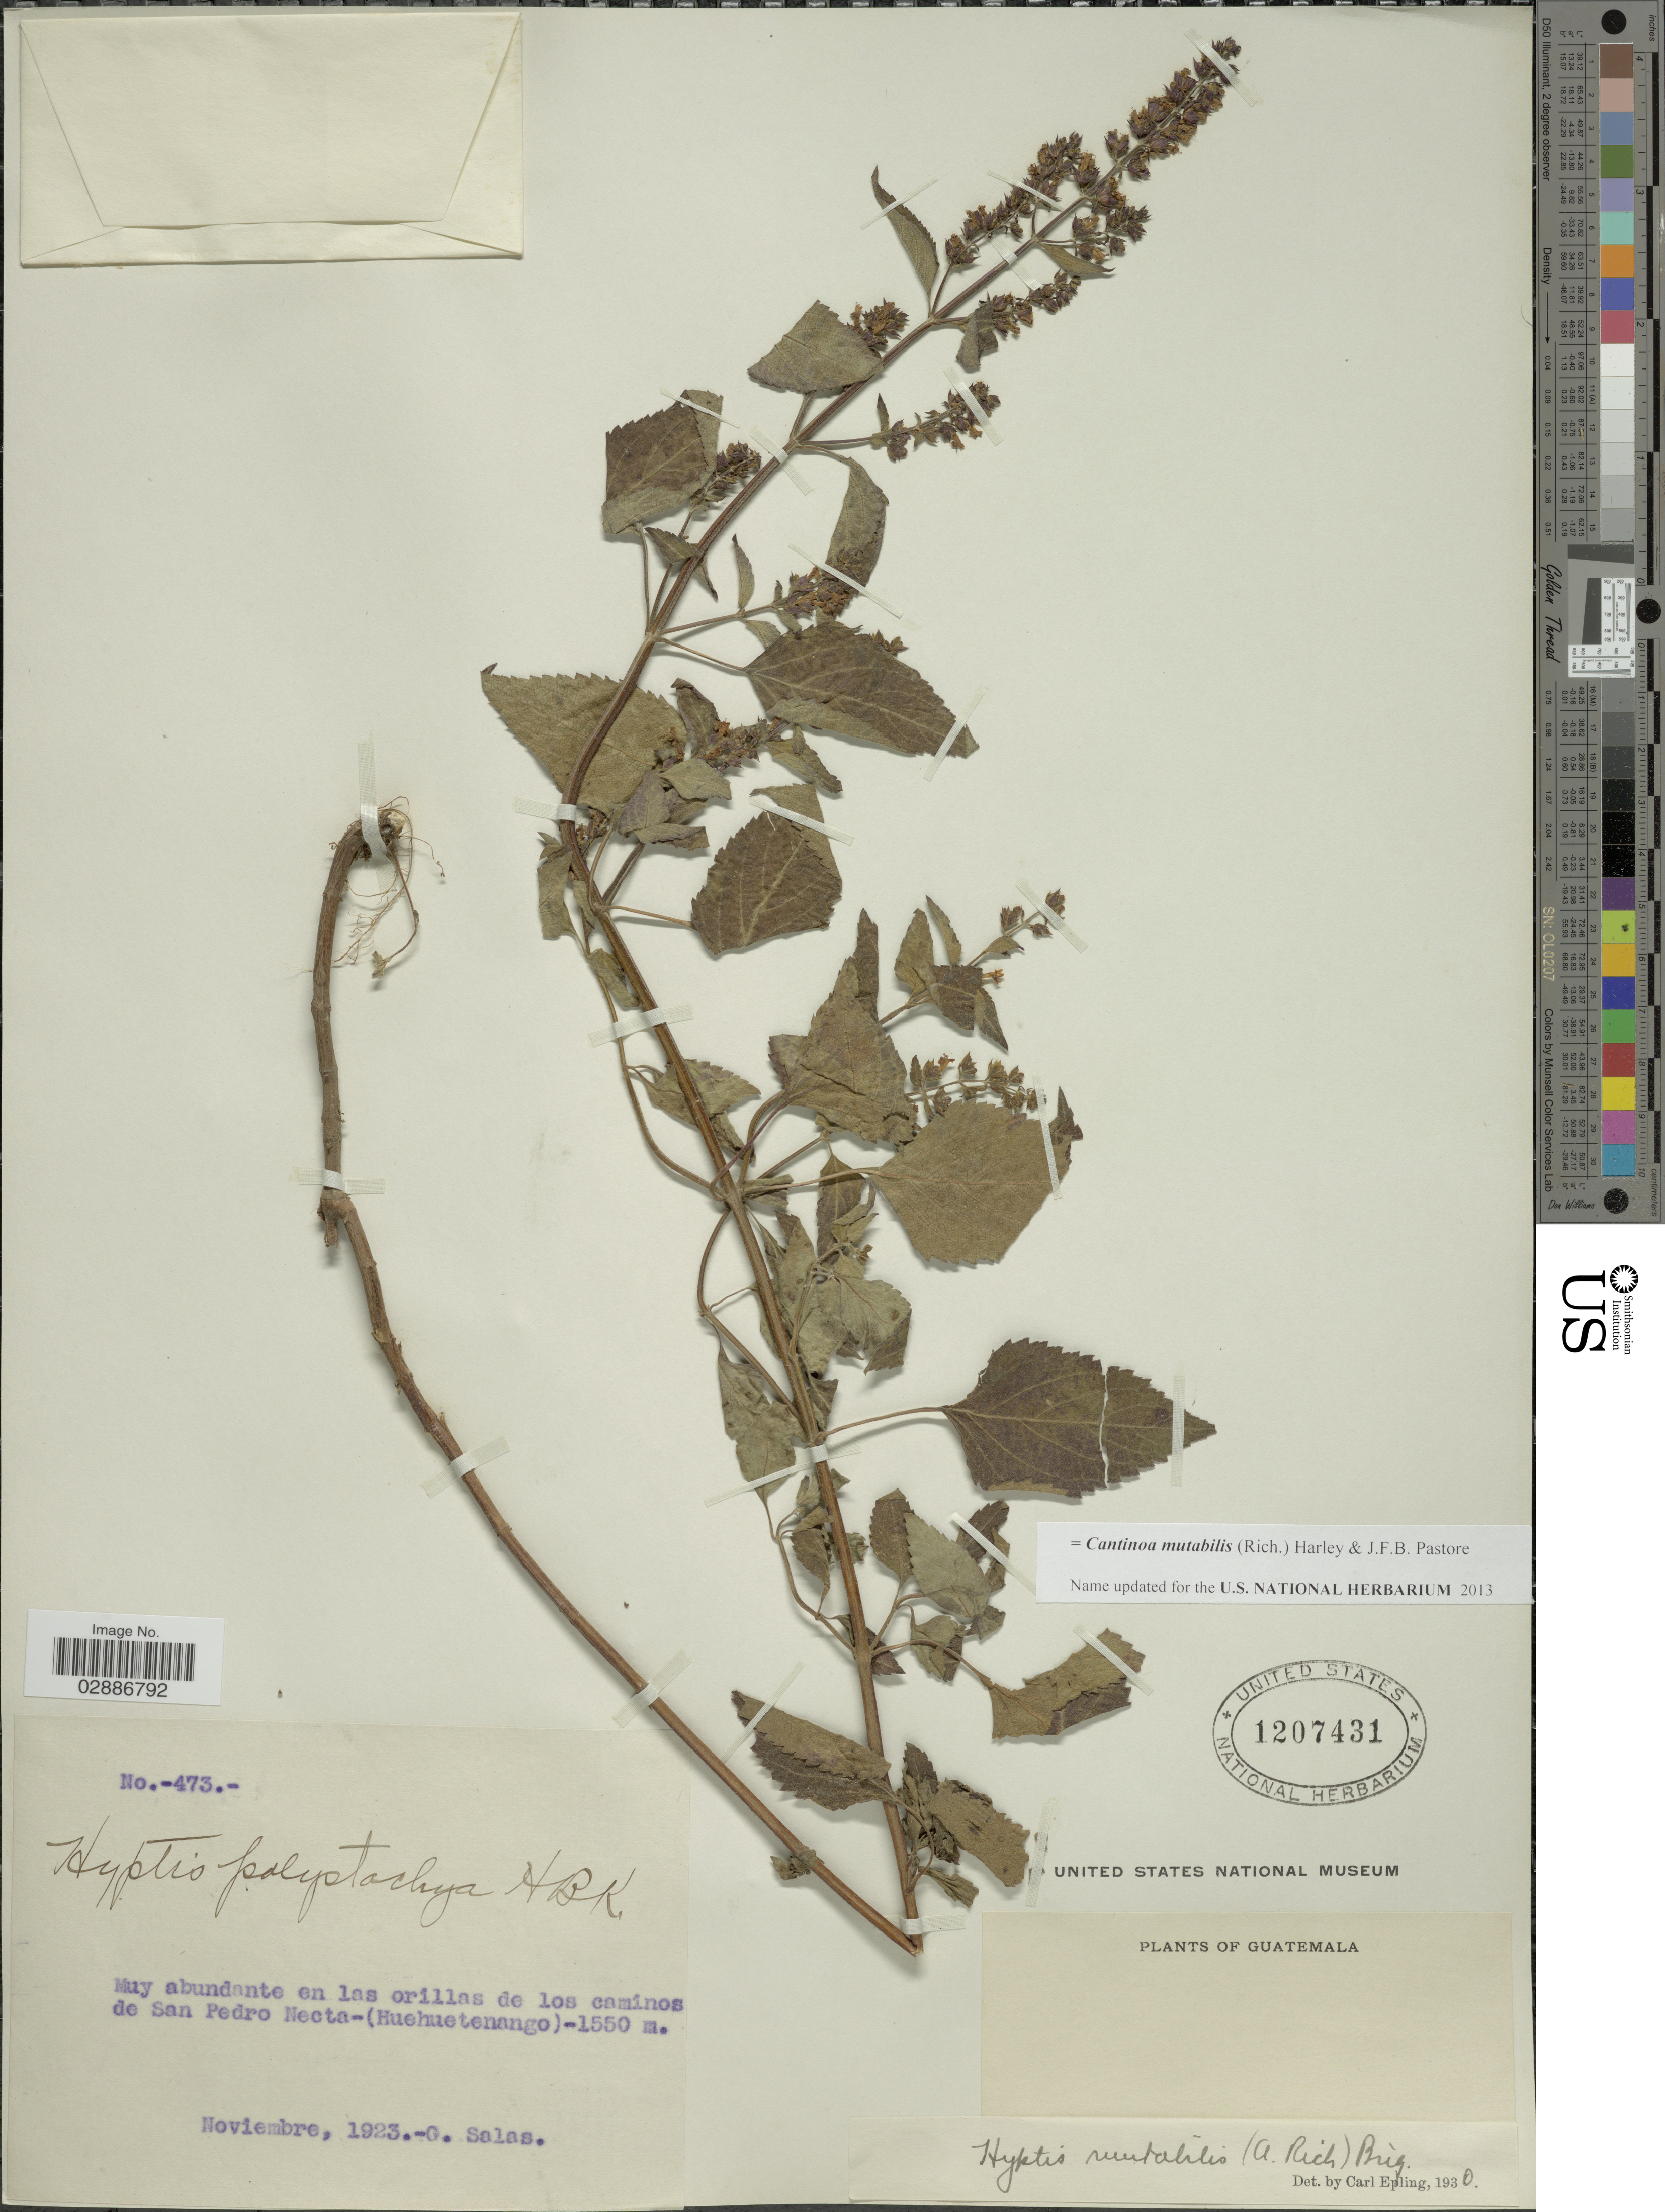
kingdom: Plantae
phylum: Tracheophyta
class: Magnoliopsida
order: Lamiales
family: Lamiaceae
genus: Cantinoa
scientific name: Cantinoa mutabilis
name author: (Rich.) Harley & J.F.B. Pastore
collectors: G. Salas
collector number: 473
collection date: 1923-11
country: Guatemala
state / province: Huehuetenango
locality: Muy abundante en las orillas de los caminos de San Pedro Necta.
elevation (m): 1550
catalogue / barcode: US 1207431